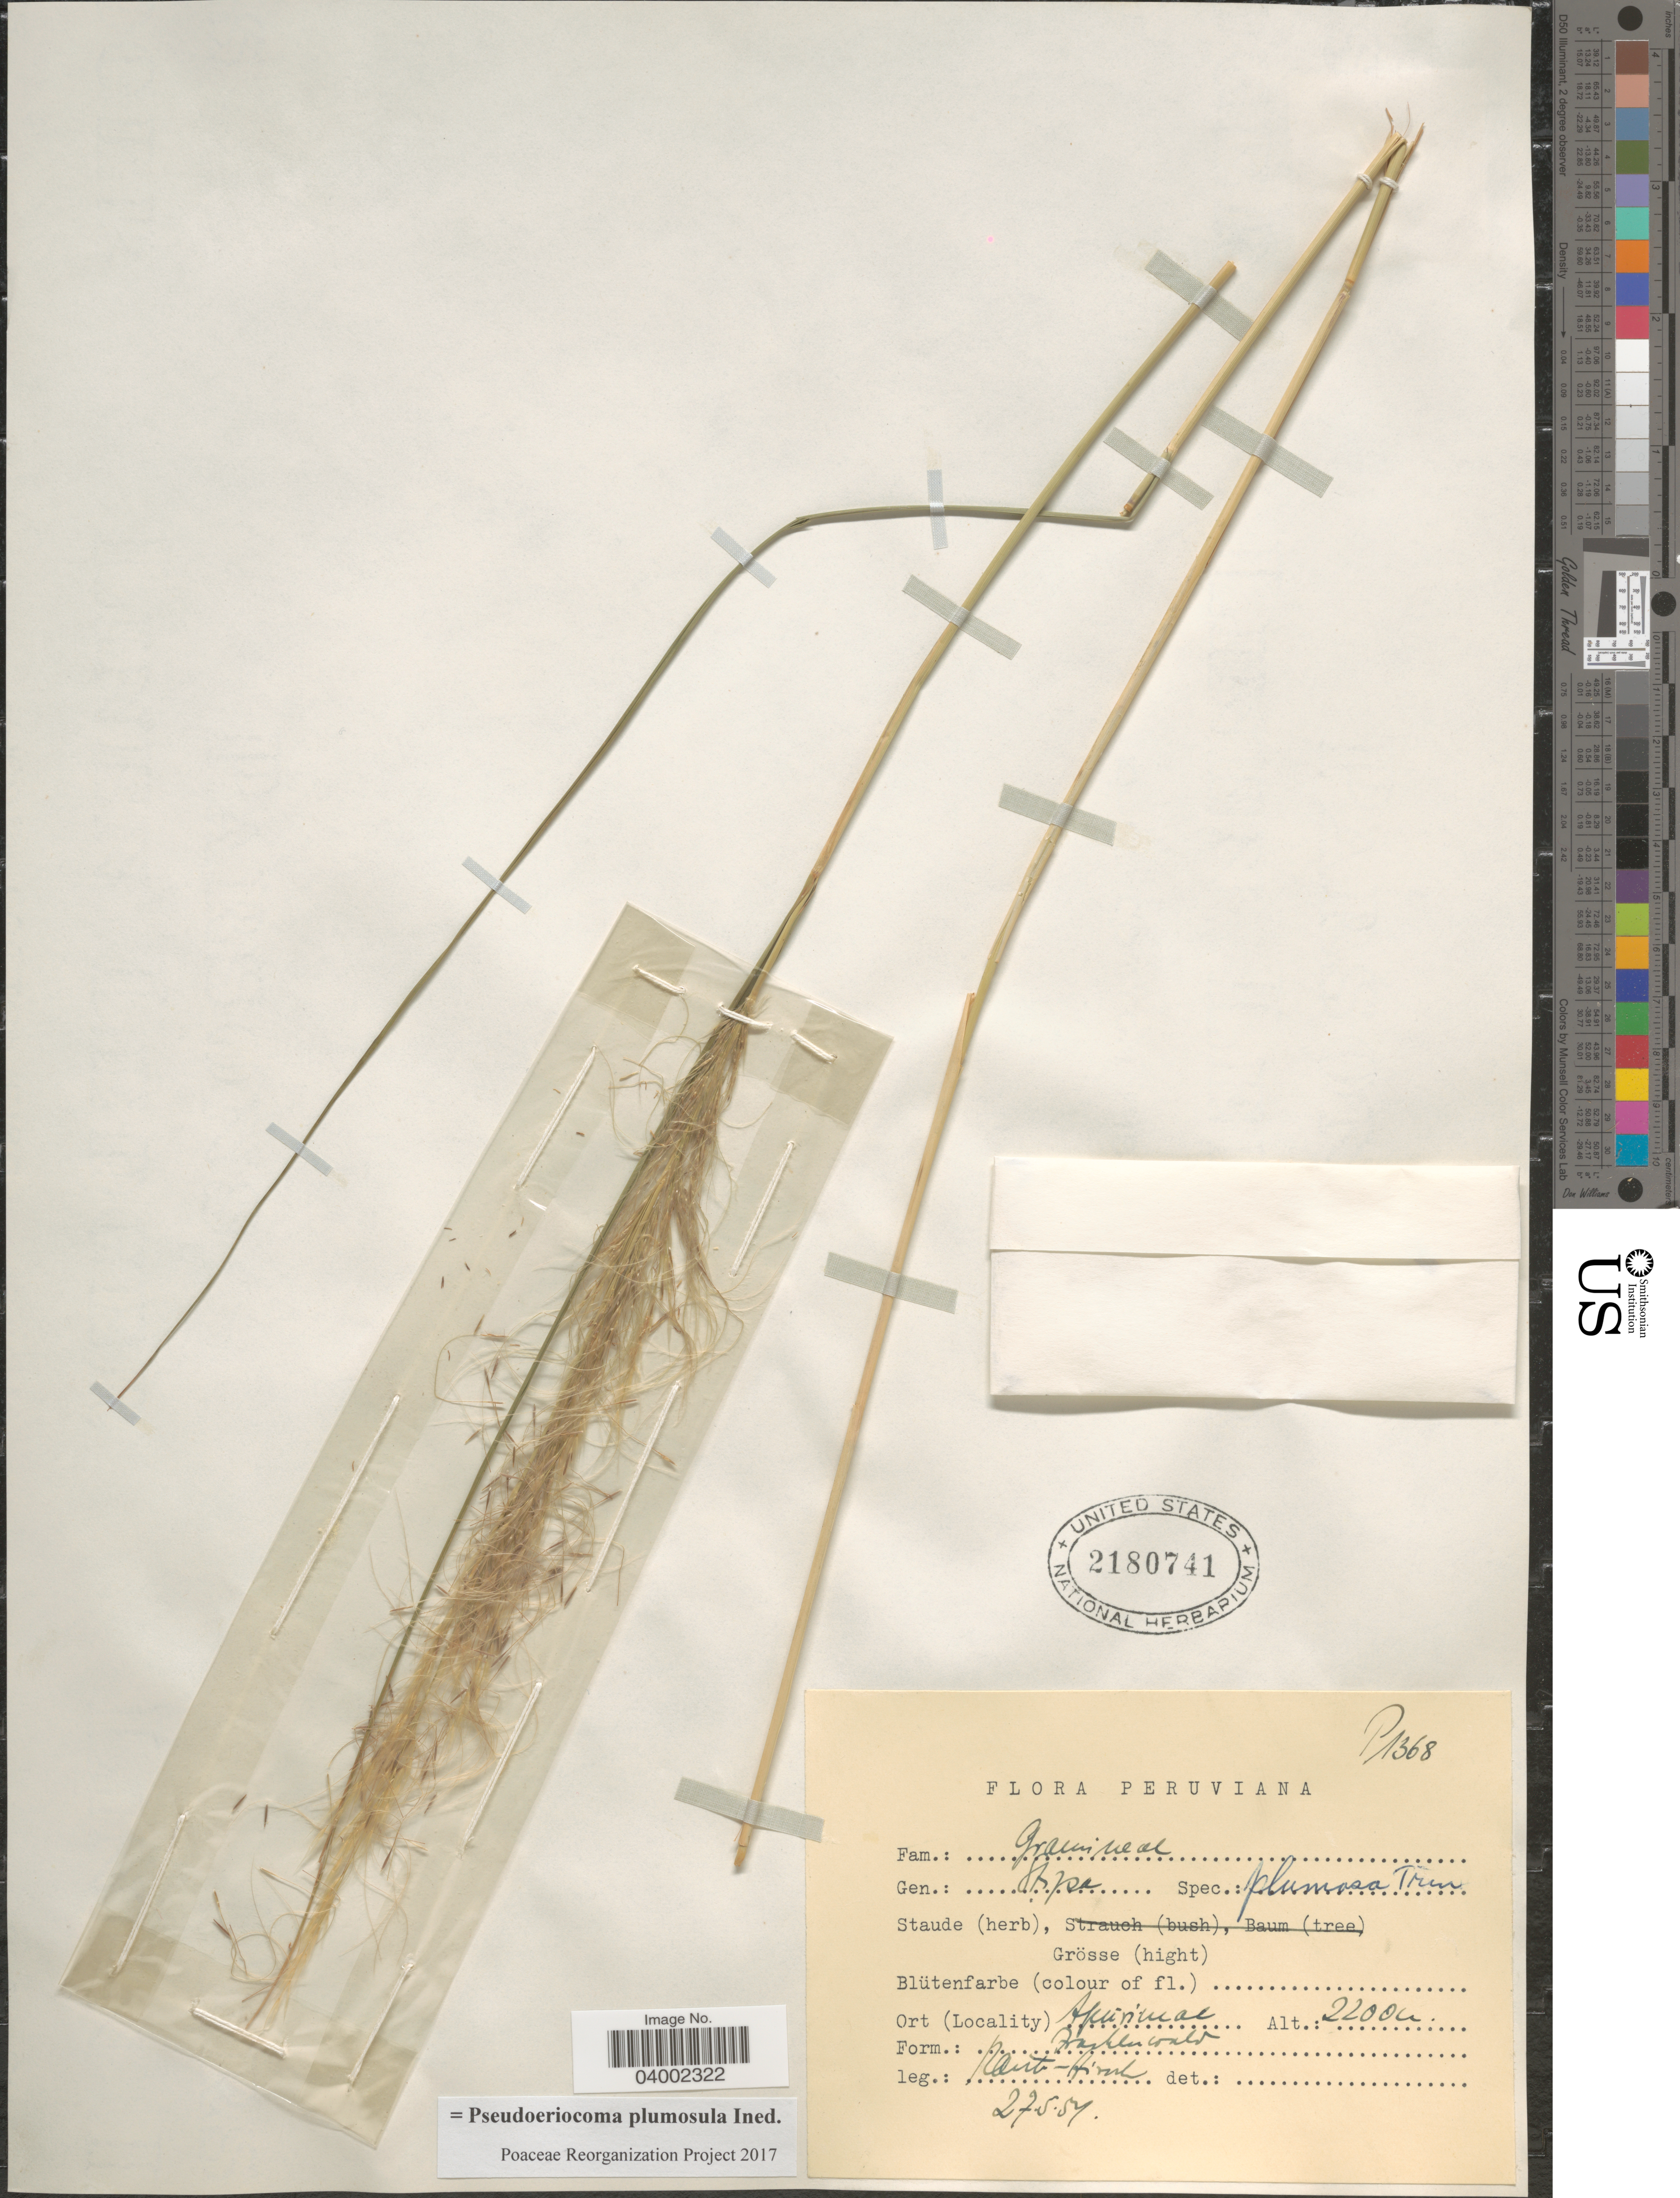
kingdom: Plantae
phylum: Tracheophyta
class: Liliopsida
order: Poales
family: Poaceae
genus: Pseudoeriocoma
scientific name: Pseudoeriocoma plumosula ined.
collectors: W. Rauh & G. Hirsch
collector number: P1368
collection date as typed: Transcribed d/m/y: 27/5/54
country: Peru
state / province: Apurímac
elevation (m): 2200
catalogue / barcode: US 2180741